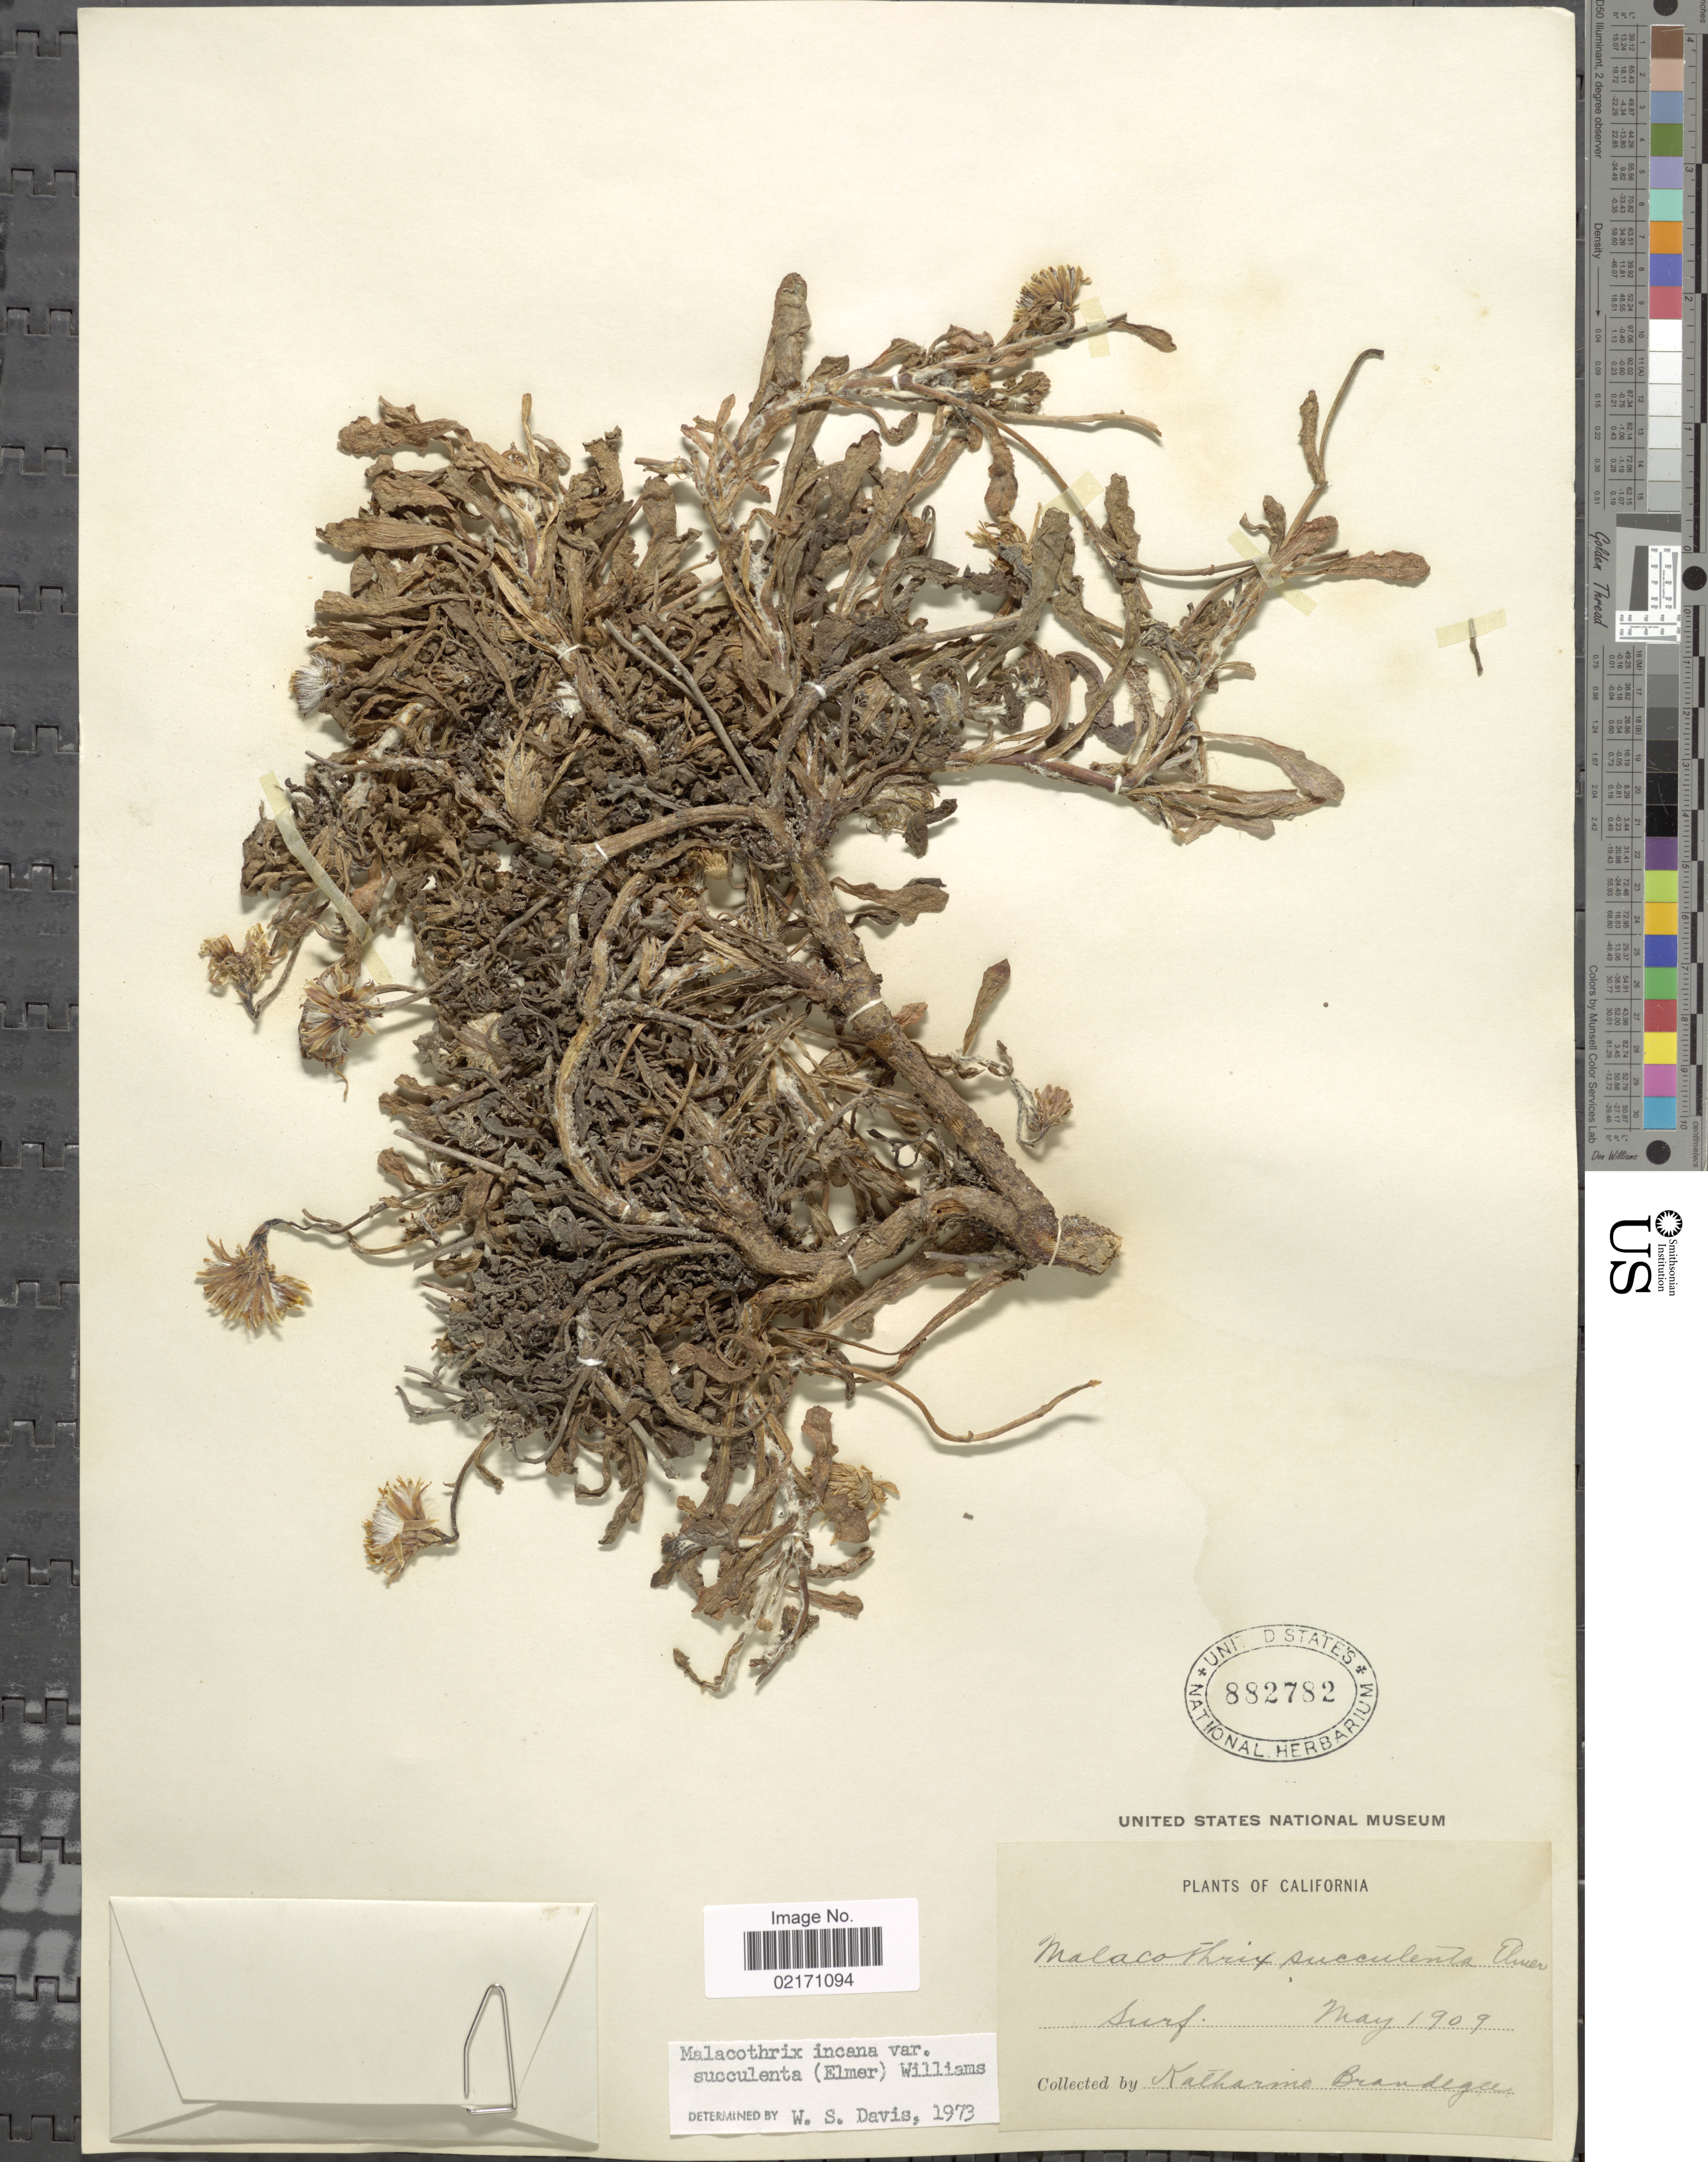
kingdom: Plantae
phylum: Tracheophyta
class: Magnoliopsida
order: Asterales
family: Asteraceae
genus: Malacothrix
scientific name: Malacothrix incana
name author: (Nutt.) Torr. & A. Gray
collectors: M. K. Brandegee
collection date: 1909-05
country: United States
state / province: California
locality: Surf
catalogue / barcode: US 882782